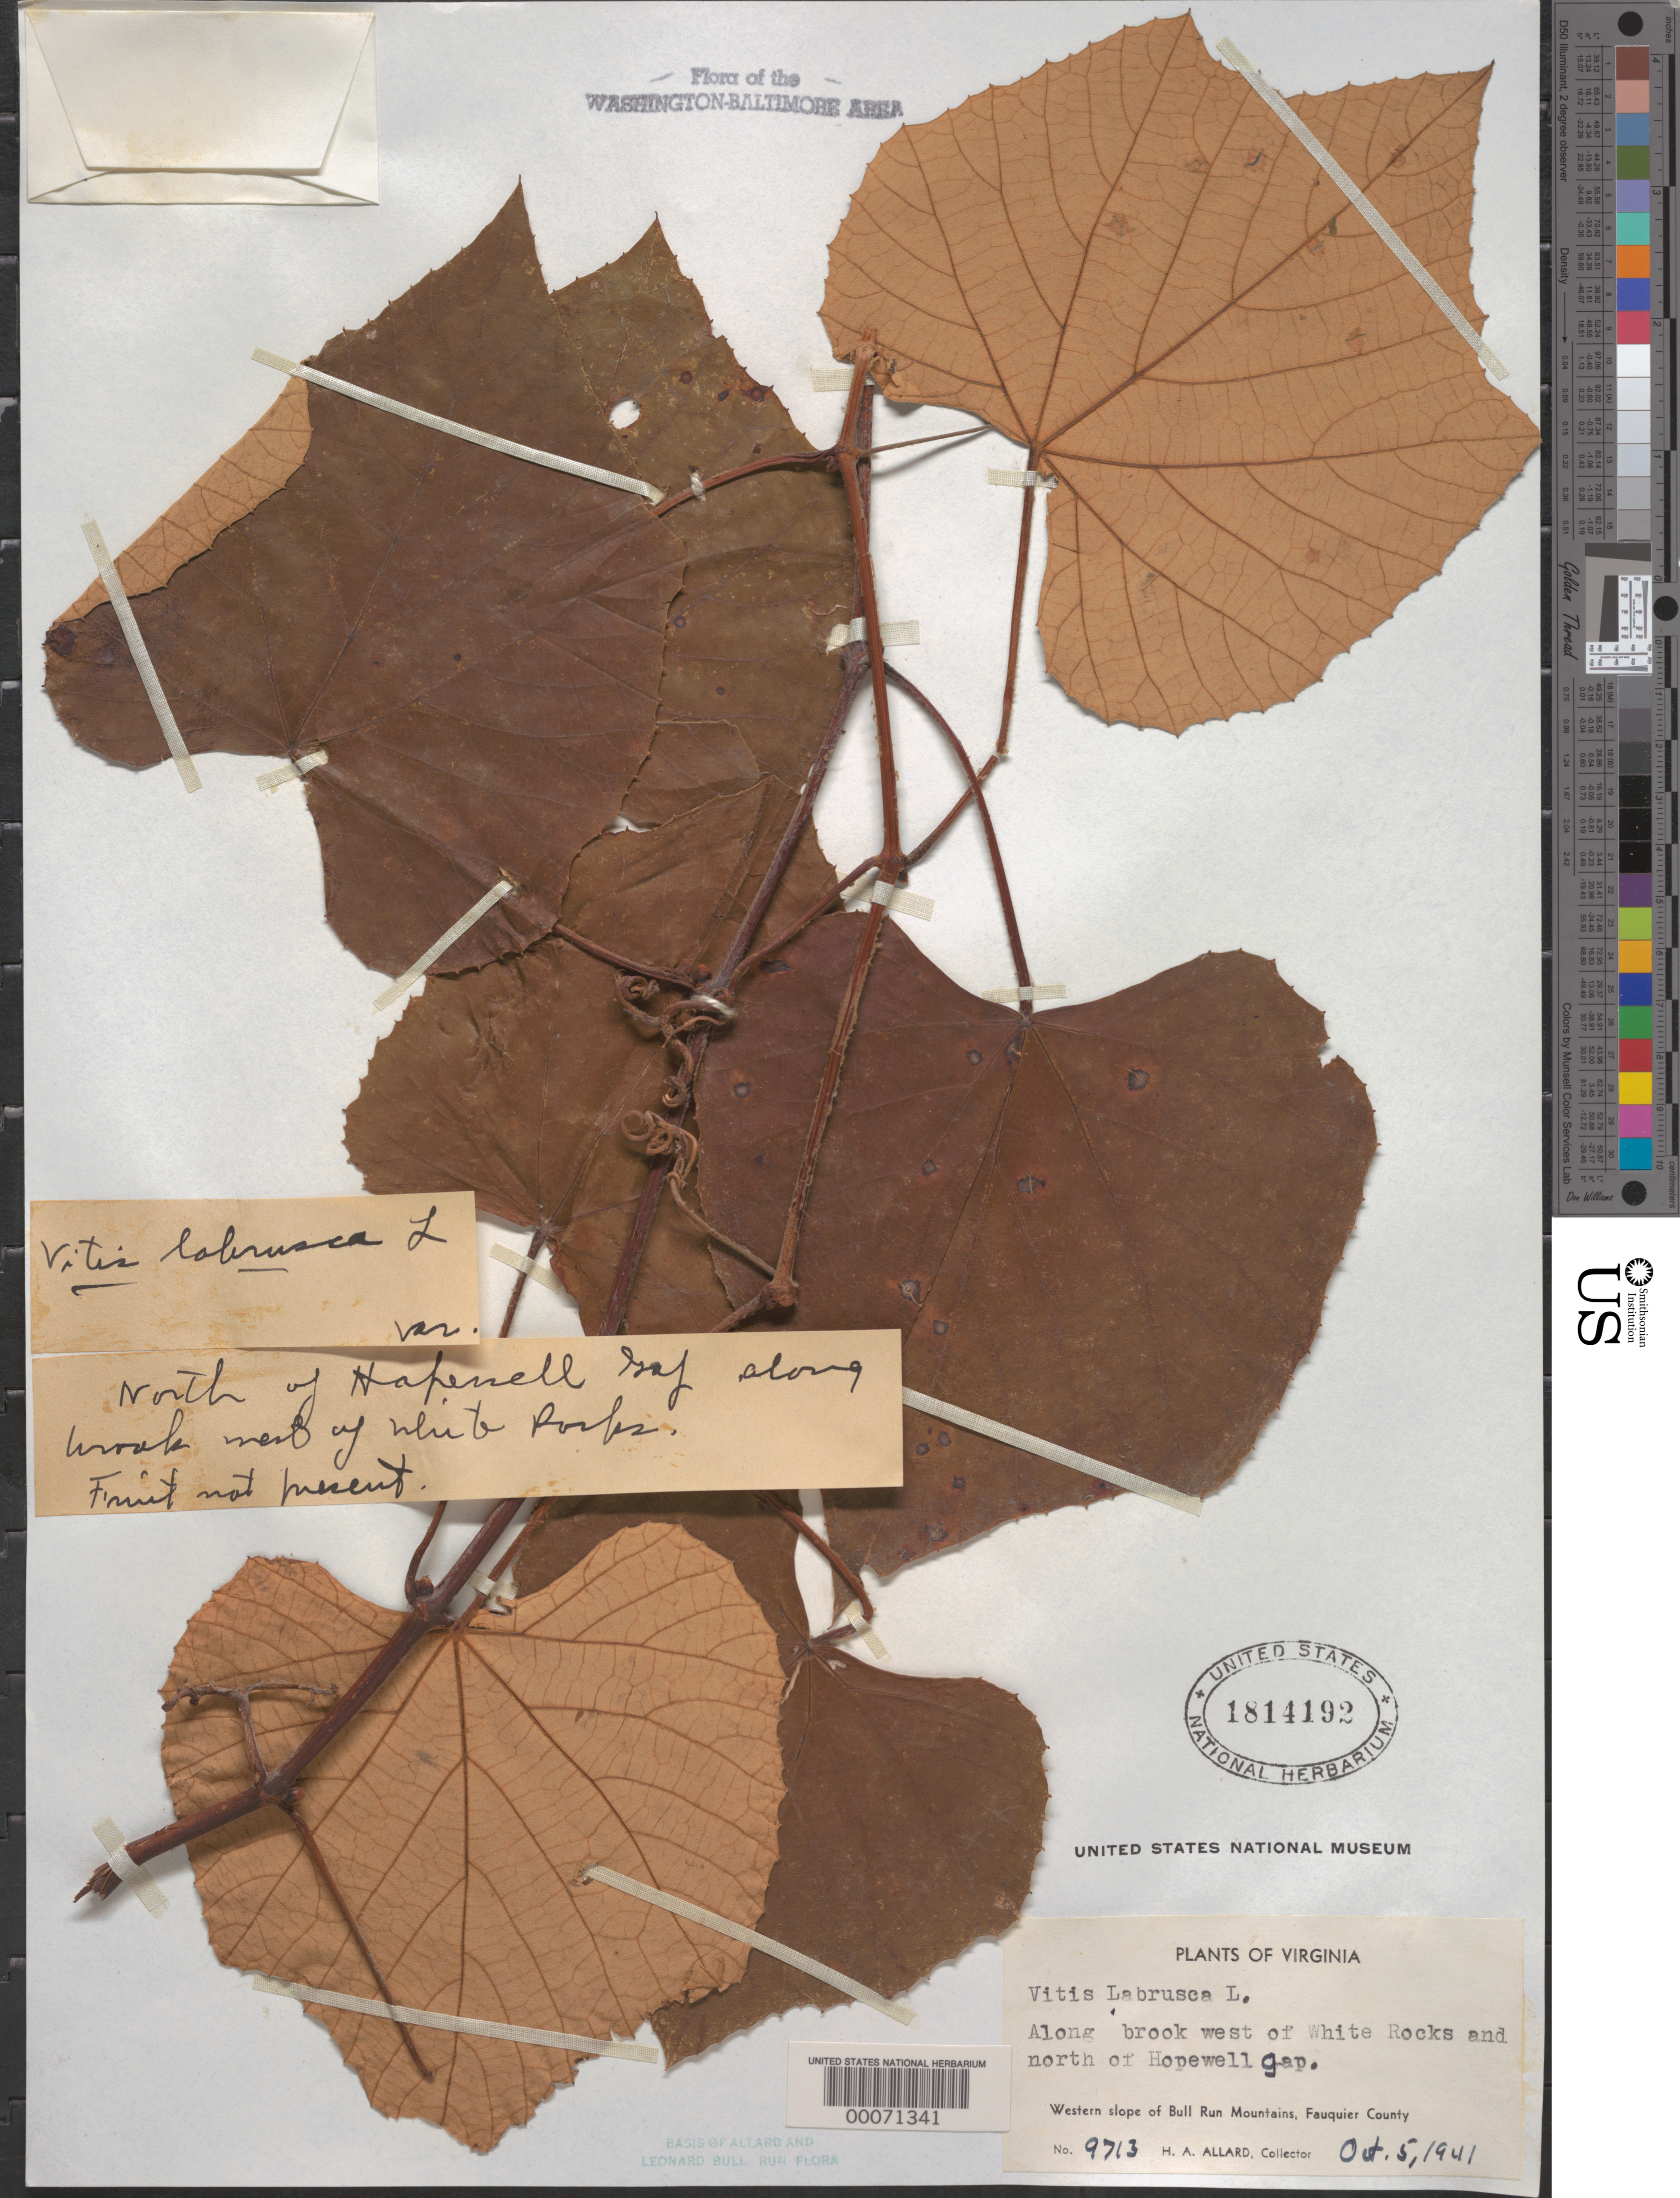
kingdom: Plantae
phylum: Tracheophyta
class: Magnoliopsida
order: Vitales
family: Vitaceae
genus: Vitis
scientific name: Vitis labrusca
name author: L.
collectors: H. A. Allard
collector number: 9713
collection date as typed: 05 Oct 1941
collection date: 1941-10-05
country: United States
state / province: Virginia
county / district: Fauquier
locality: North of Hopewell Gap, west of White Rocks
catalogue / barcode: US 1814192